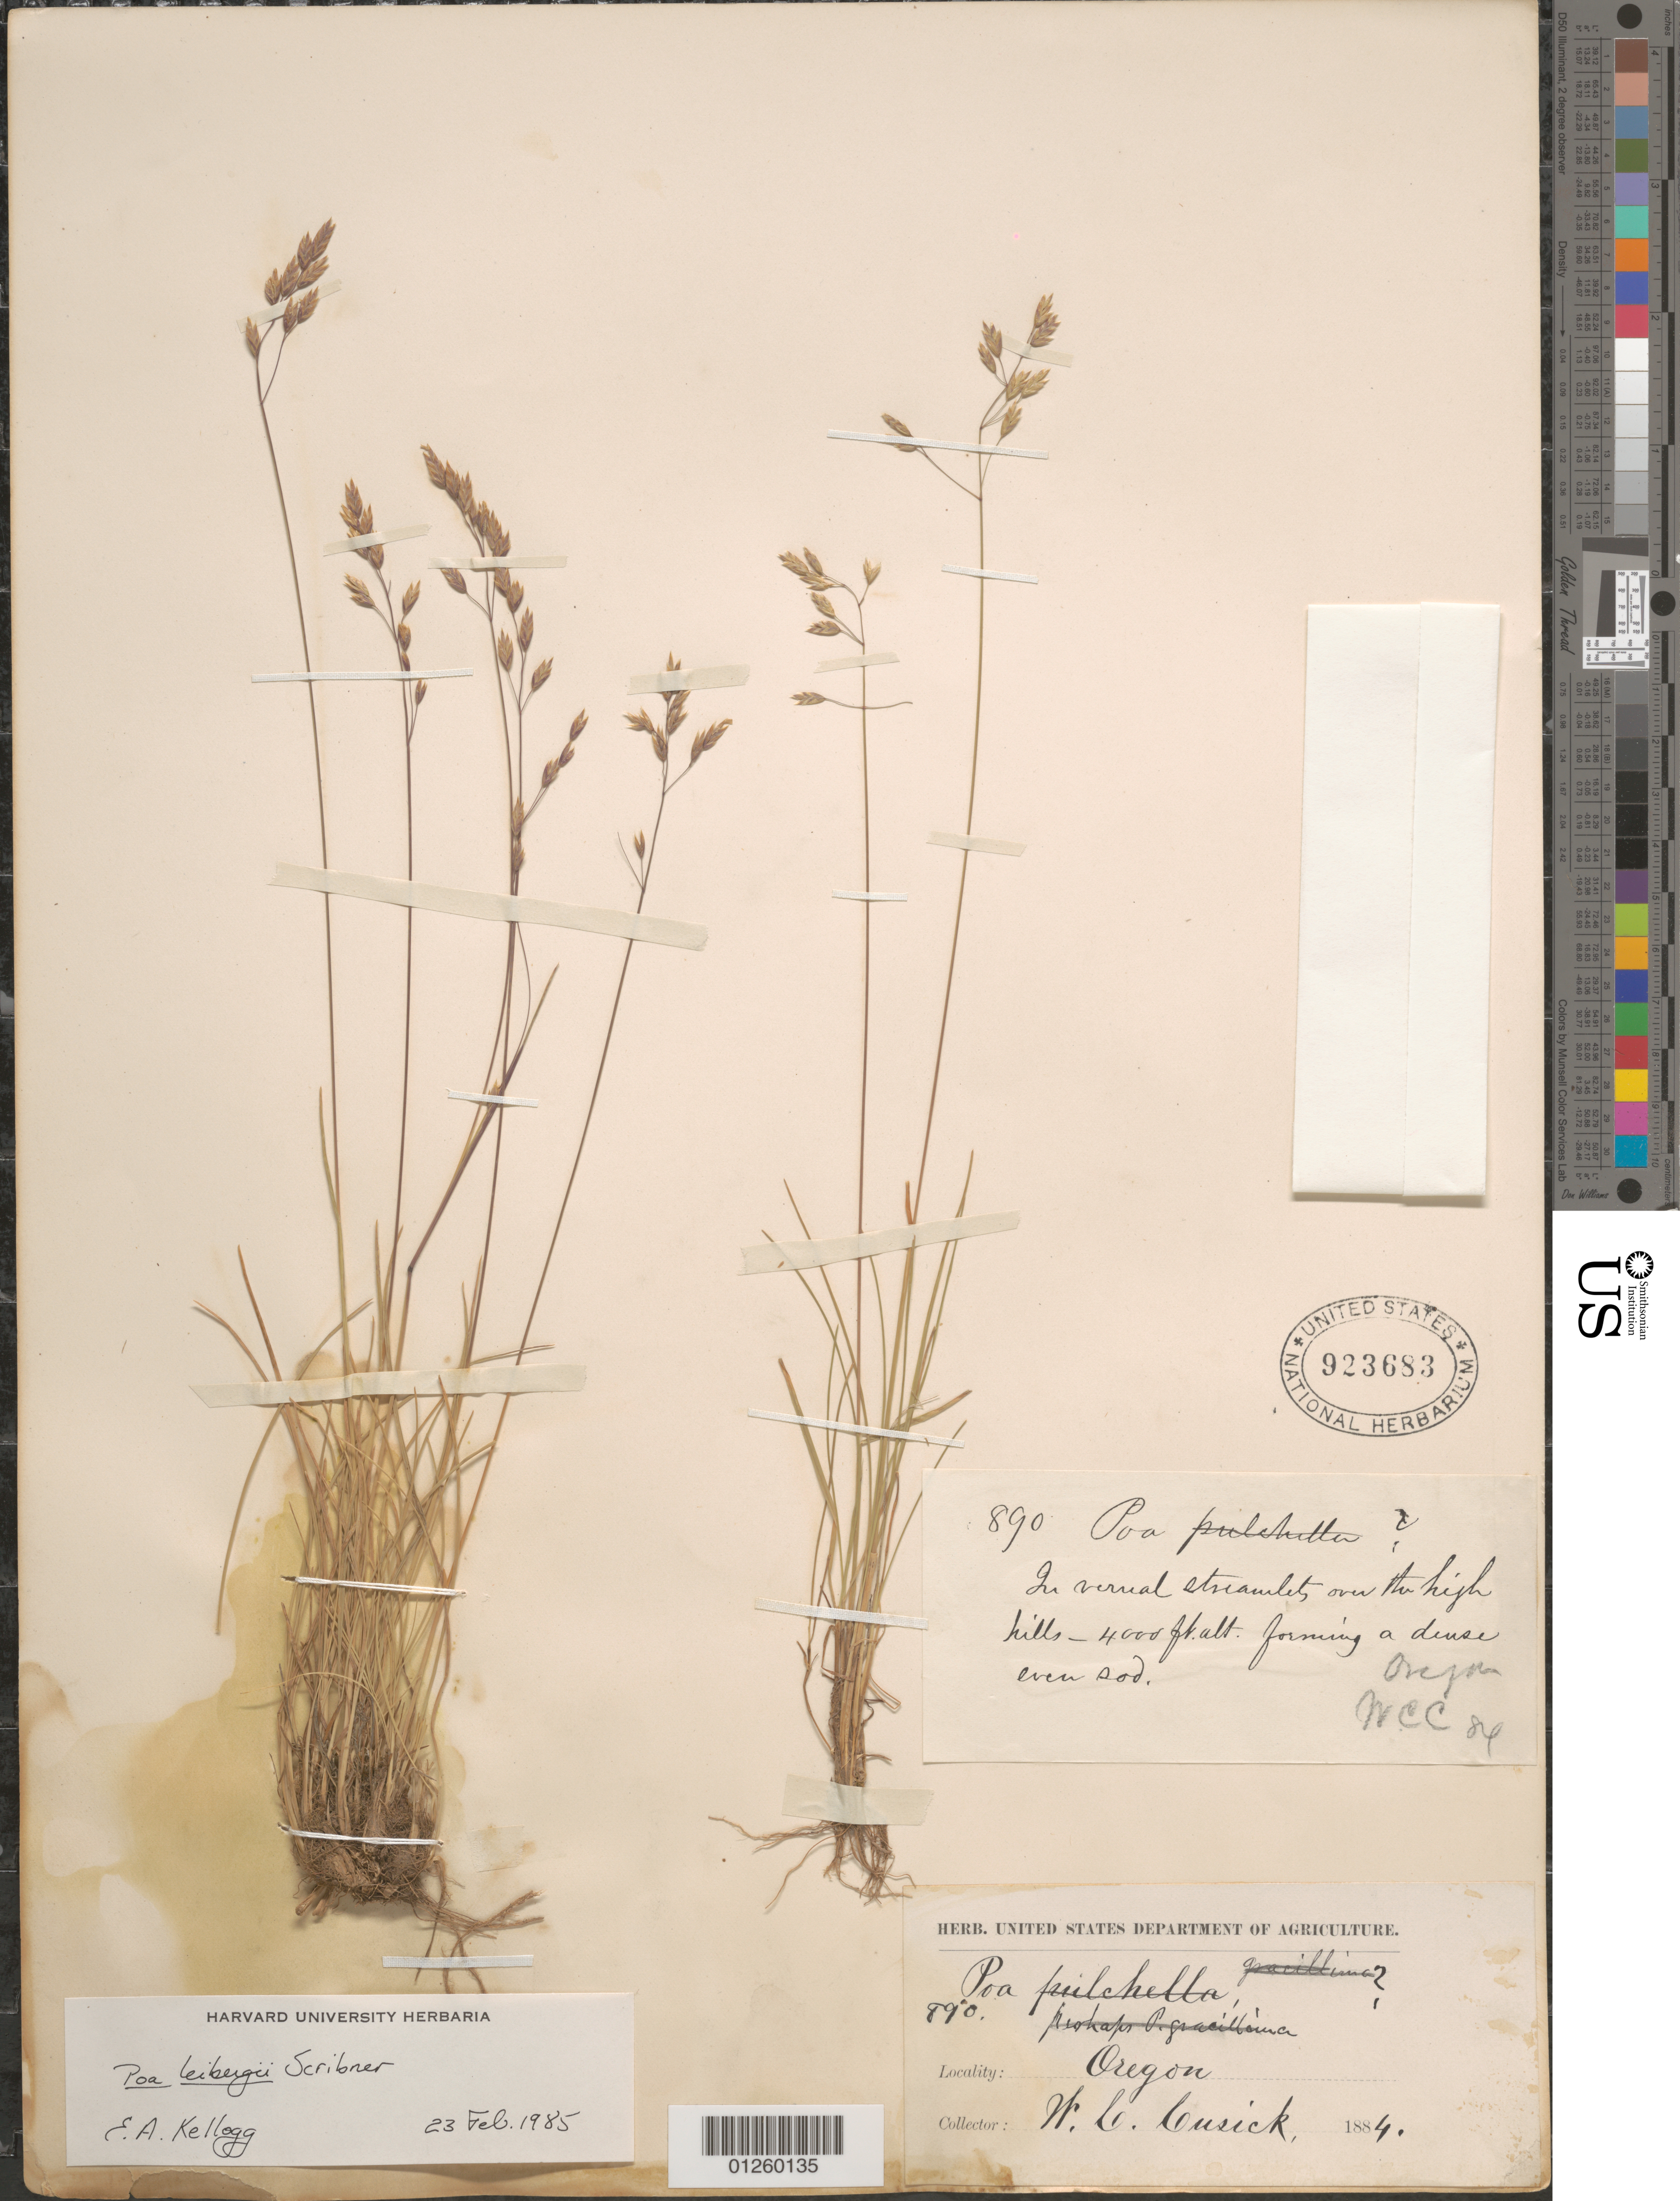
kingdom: Plantae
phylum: Tracheophyta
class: Liliopsida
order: Poales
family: Poaceae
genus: Poa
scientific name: Poa leibergii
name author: Scribn.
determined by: Soreng, Robert J., Research Associate (BOT), Smithsonian Institution - National Museum of Natural History (UNITED STATES)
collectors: W. C. Cusick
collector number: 890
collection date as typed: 1884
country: United States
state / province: Oregon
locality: [sin loc.] in streamlets over the high hills. forming a dense even soil.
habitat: in streamlets over the high hills. forming a dense even sod.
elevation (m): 1219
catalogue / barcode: US 923683